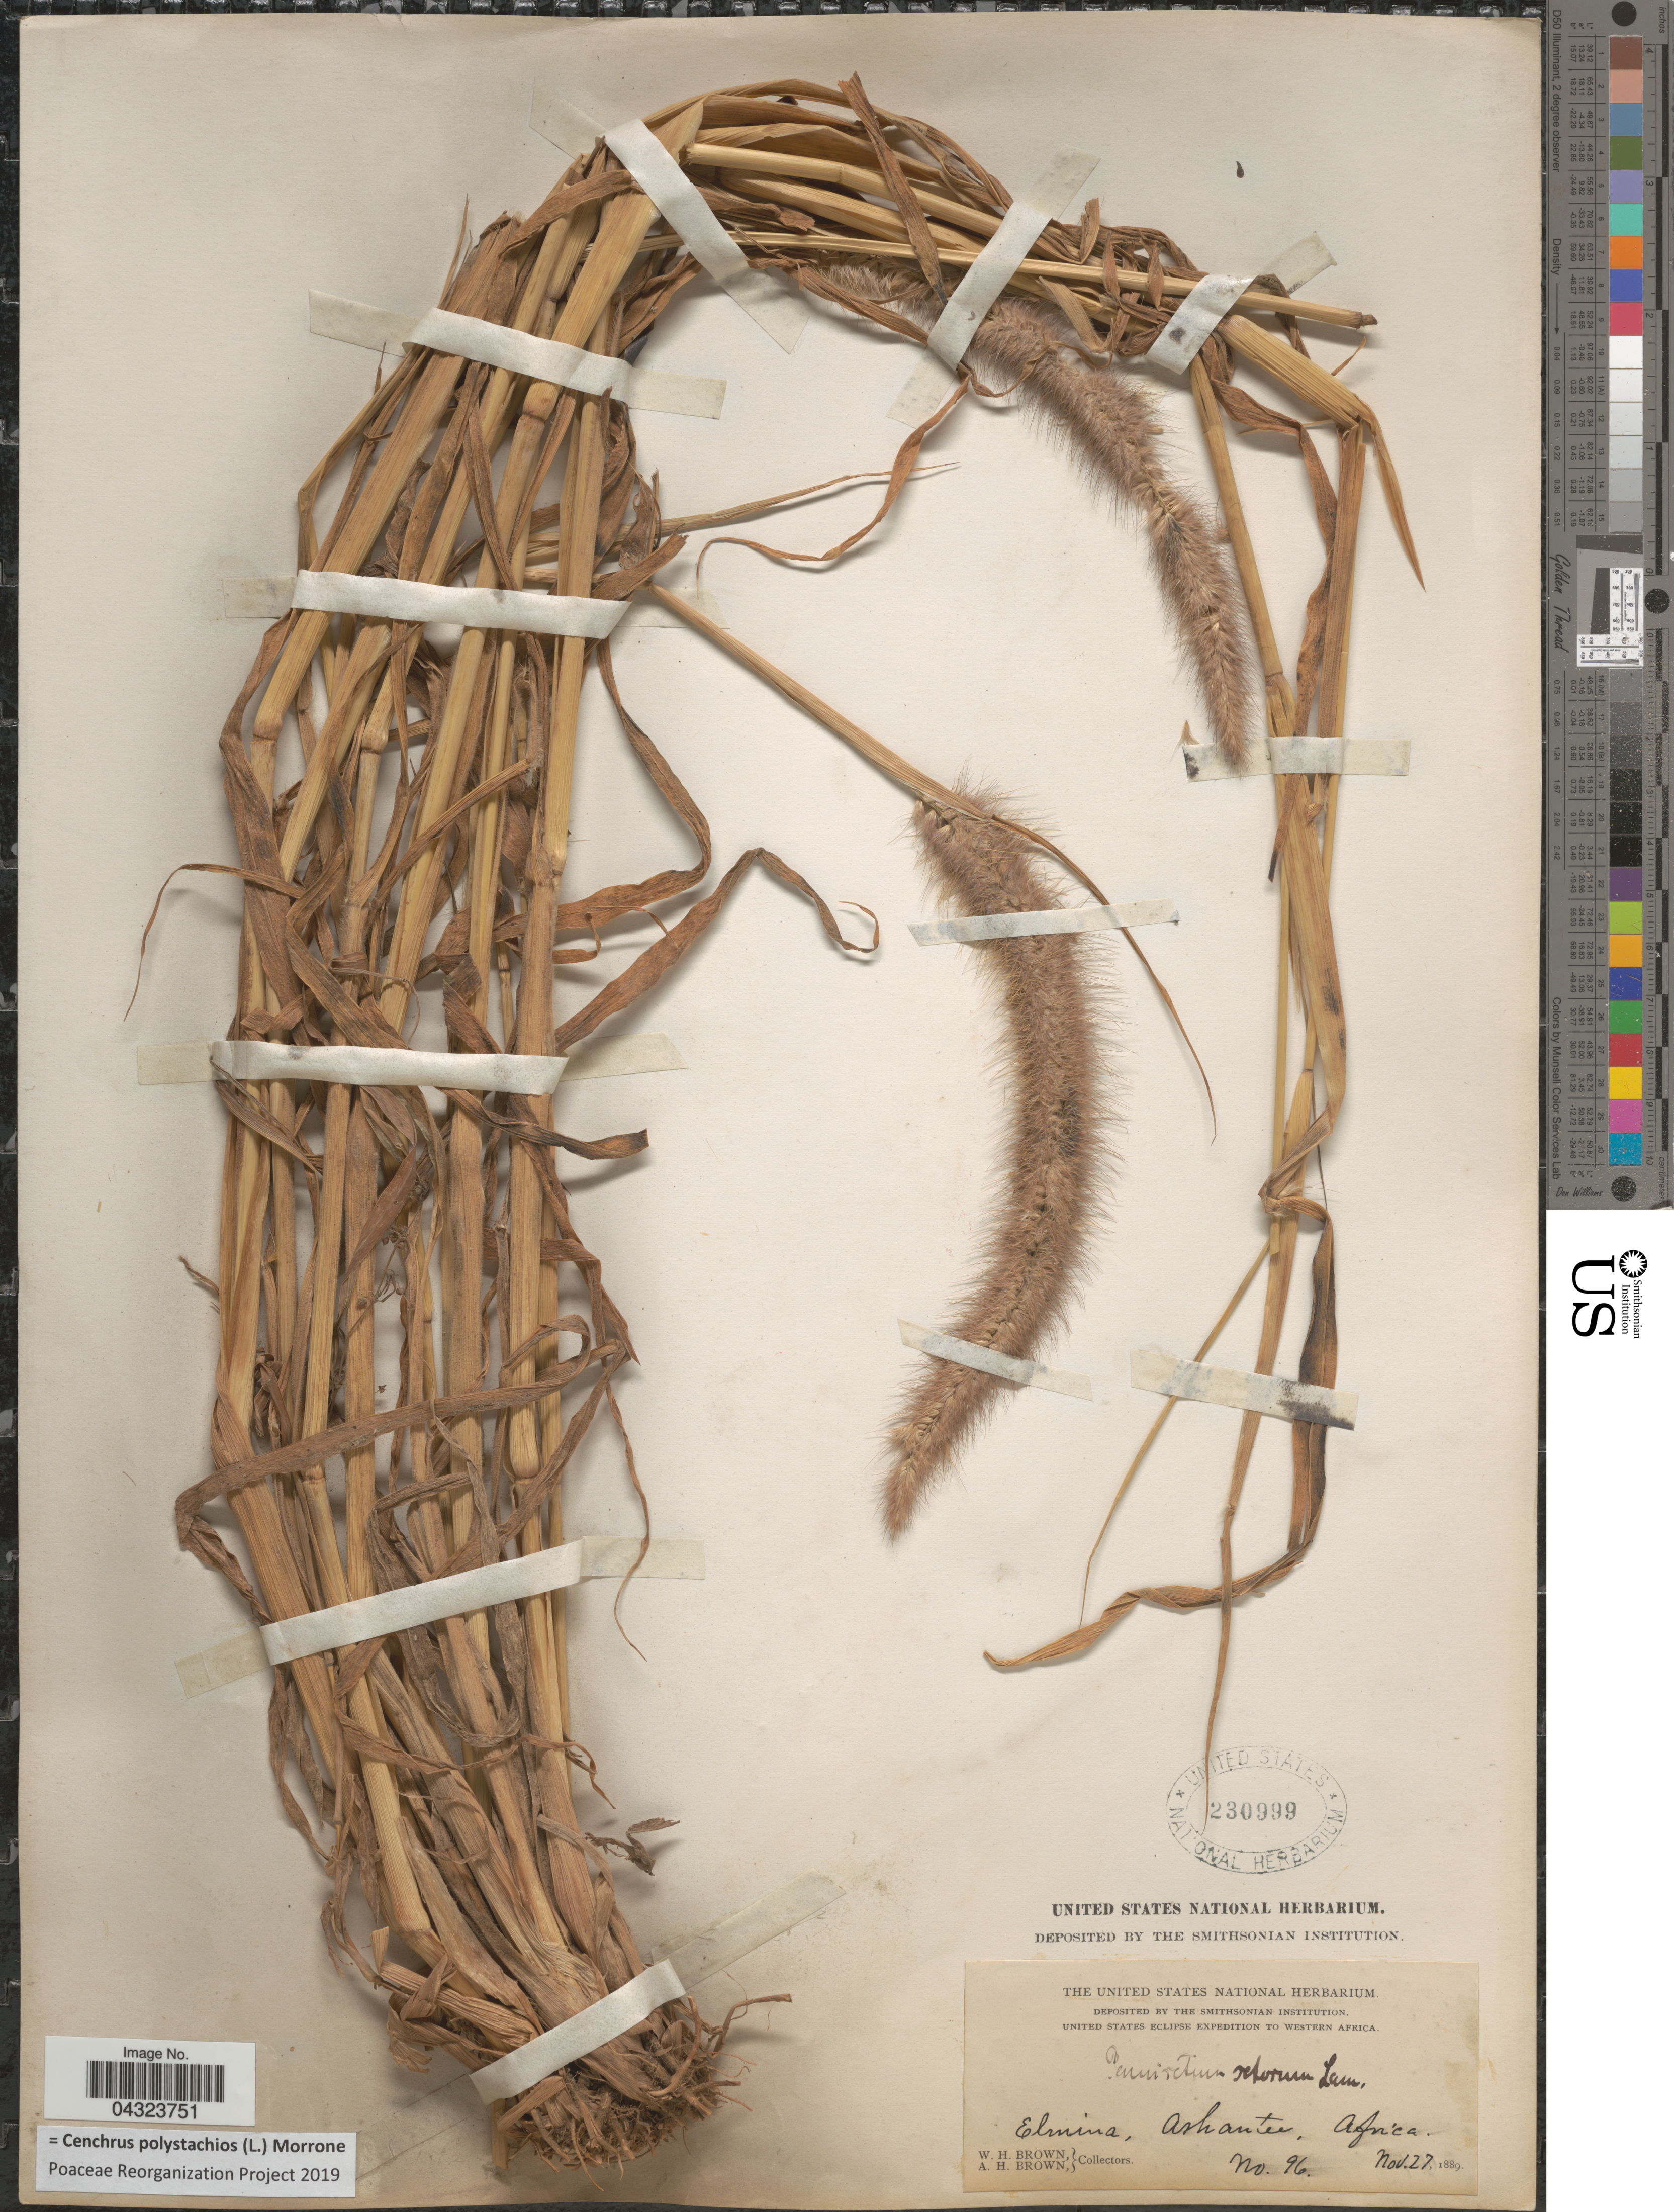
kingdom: Plantae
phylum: Tracheophyta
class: Liliopsida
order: Poales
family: Poaceae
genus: Cenchrus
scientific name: Cenchrus polystachios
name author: (L.) Morrone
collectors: W. H. Brown & A. H. Brown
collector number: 96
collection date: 1889-11-27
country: Ghana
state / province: Ashanti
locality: United States Eclipse Expedition to Western Africa. Elmina, Ashantee.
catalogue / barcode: US 230999